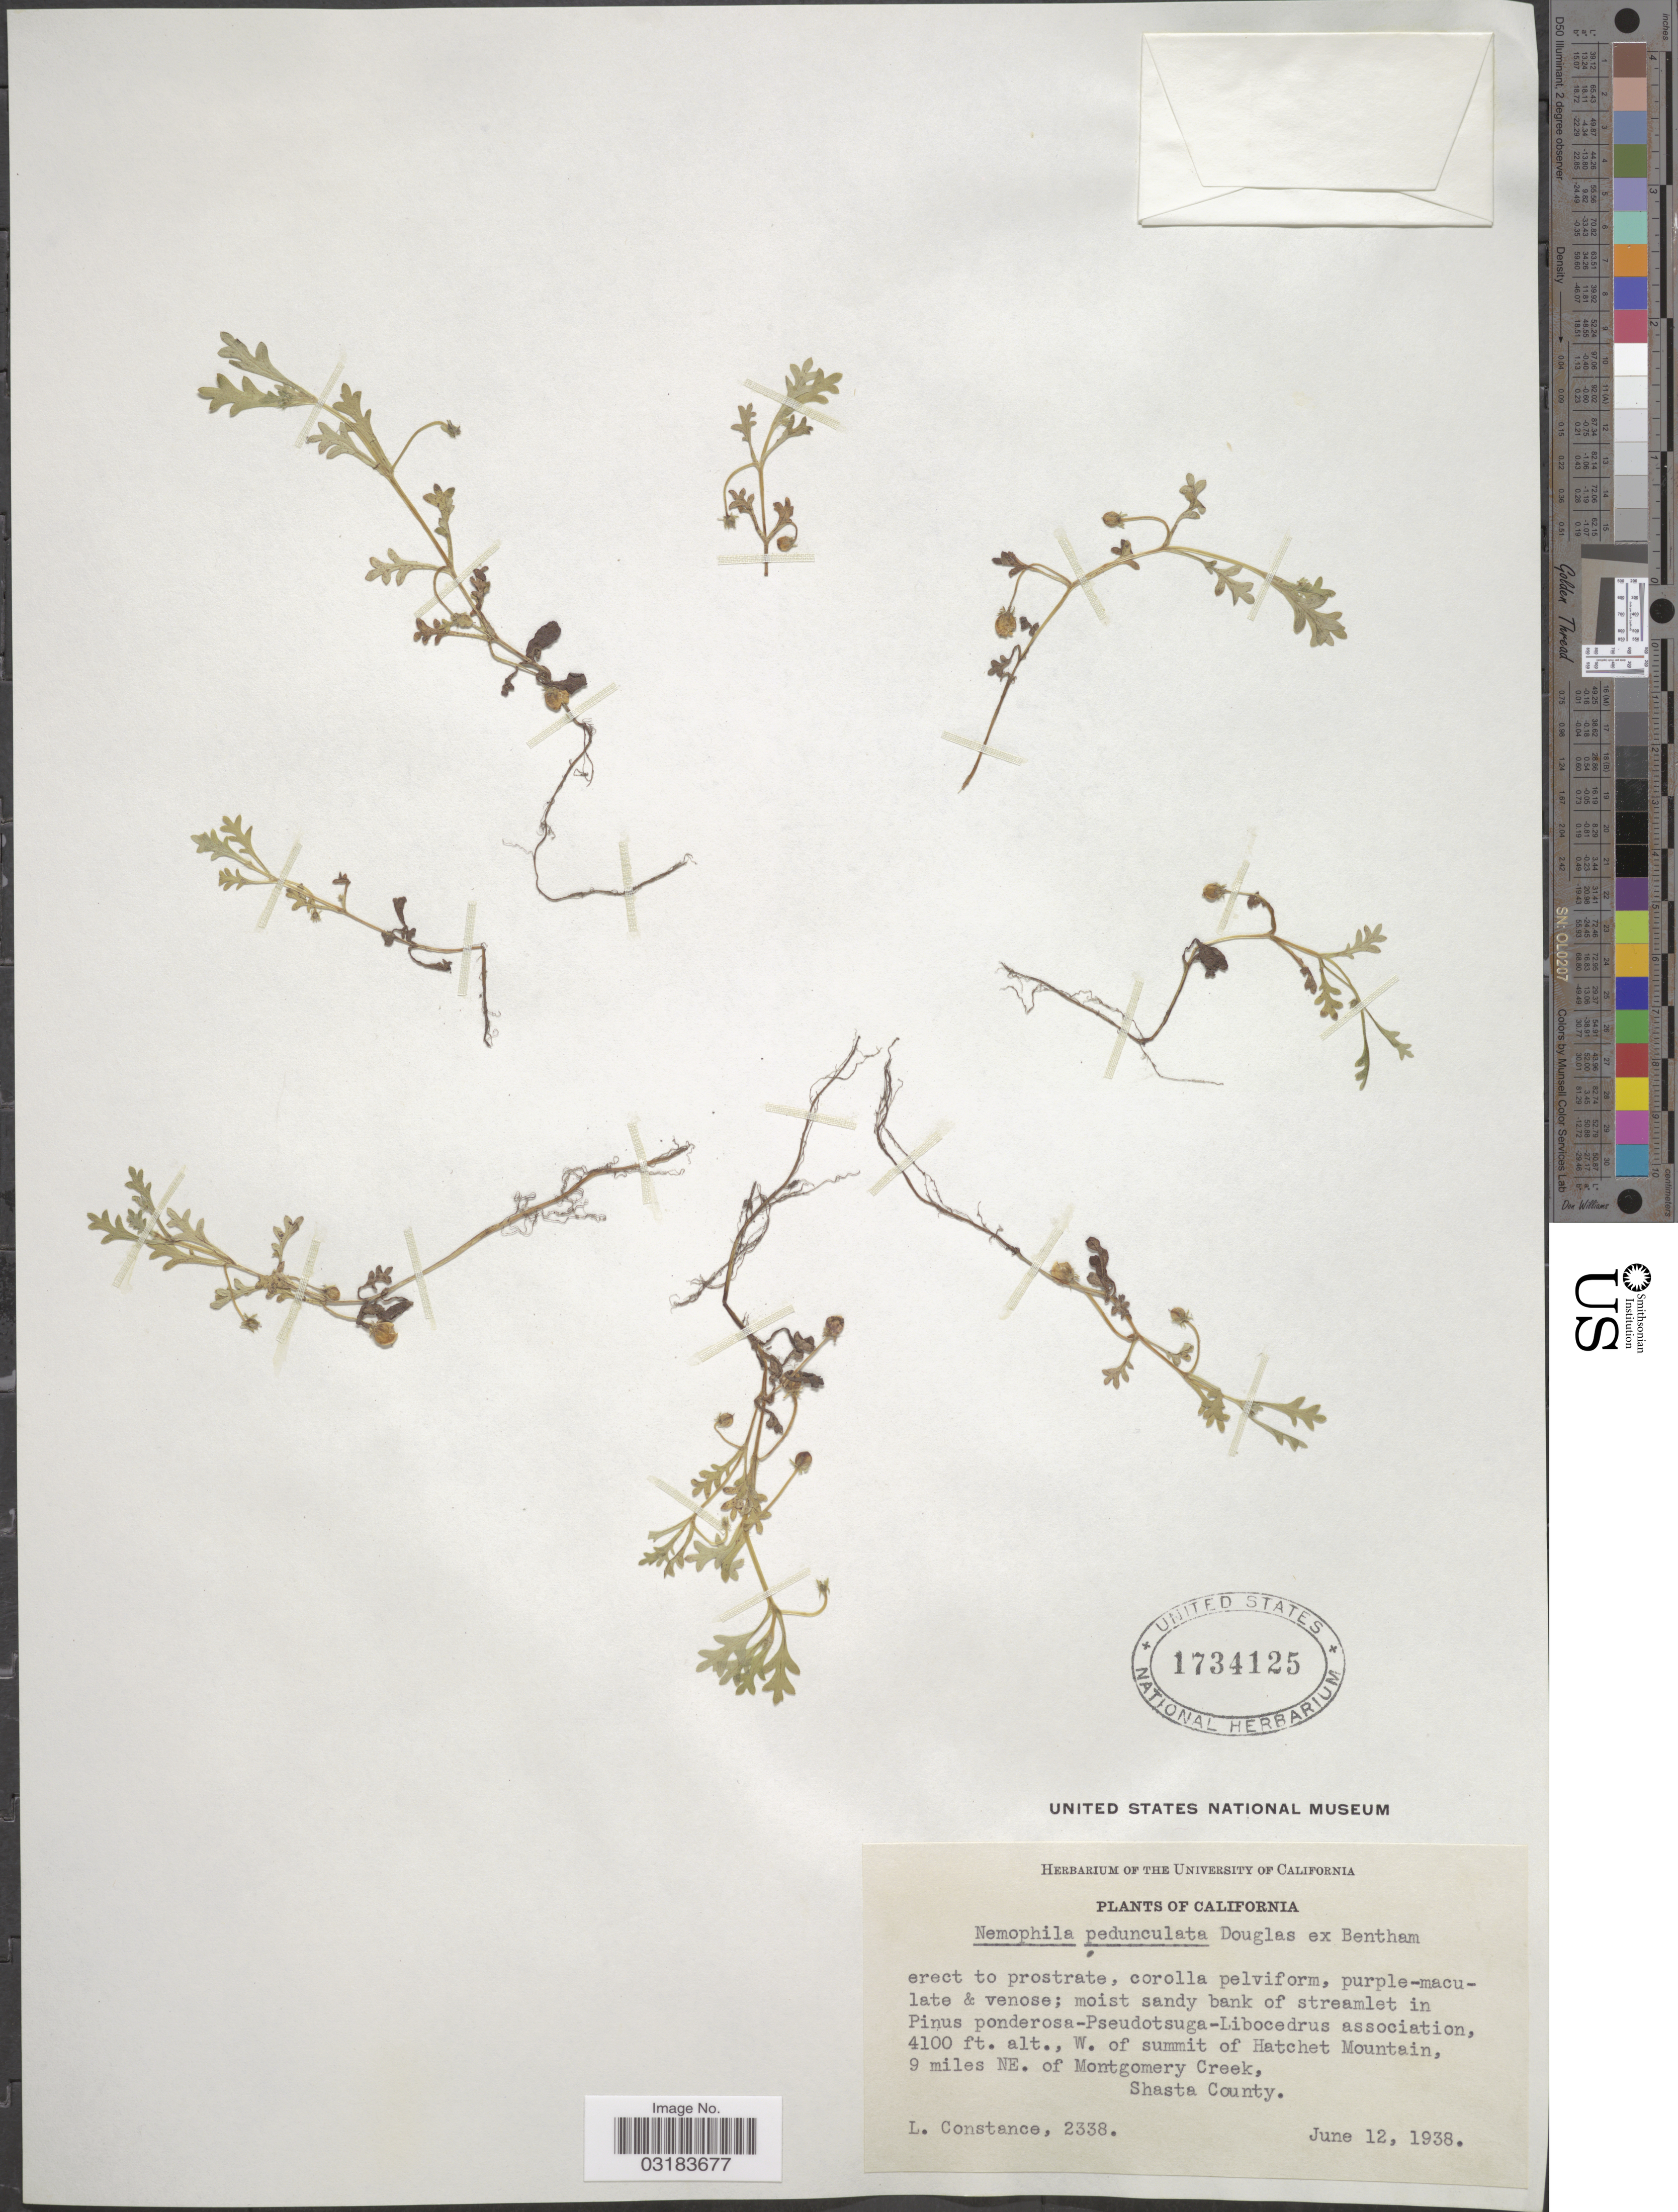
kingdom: Plantae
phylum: Tracheophyta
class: Magnoliopsida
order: Boraginales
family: Hydrophyllaceae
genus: Nemophila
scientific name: Nemophila pedunculata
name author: Douglas ex Benth.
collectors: L. Constance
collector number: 2338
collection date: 1938-06-12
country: United States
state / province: California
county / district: Shasta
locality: W. of summit of Hatchet Mountain, 9 miles NE. of Montgomery Creek, Shasta County.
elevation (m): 1250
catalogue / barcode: US 1734125